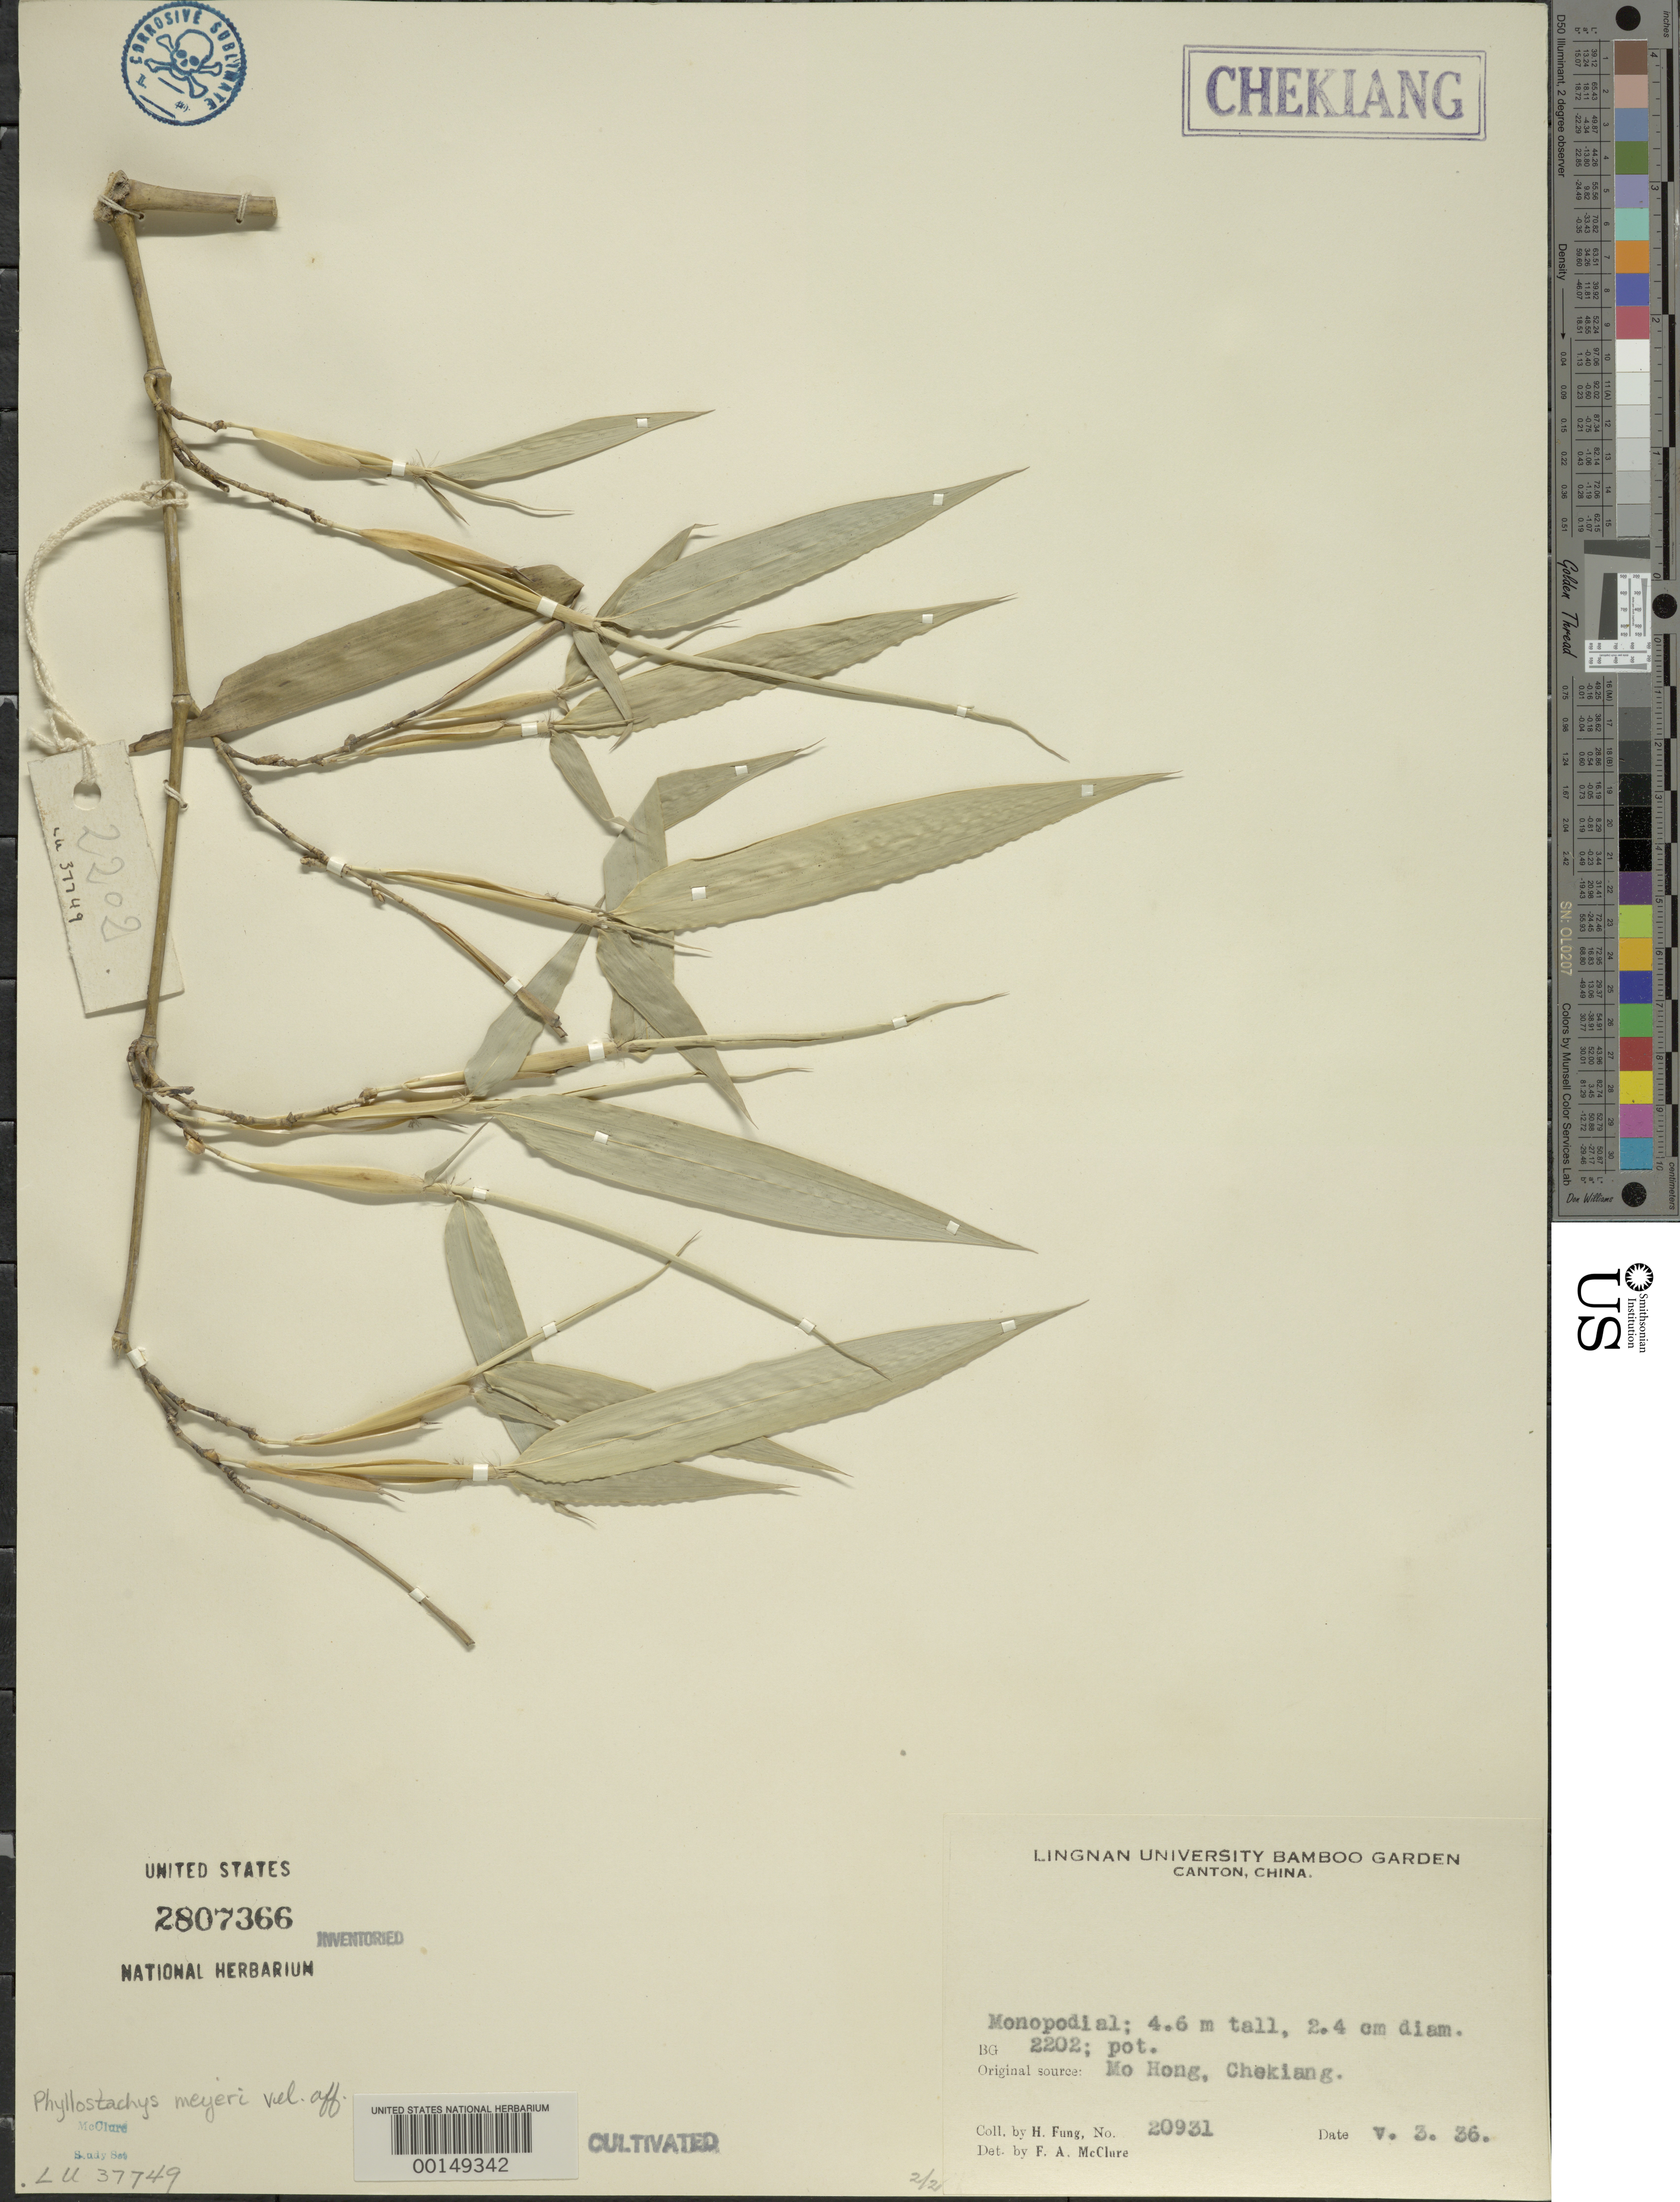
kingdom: Plantae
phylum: Tracheophyta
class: Liliopsida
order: Poales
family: Poaceae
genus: Phyllostachys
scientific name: Phyllostachys meyeri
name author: McClure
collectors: H. L. Fung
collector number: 20931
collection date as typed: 03 May 1936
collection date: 1936-05-03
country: China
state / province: Guangdong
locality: Canton, lingnan univ. b.g.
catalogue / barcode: US 2807366